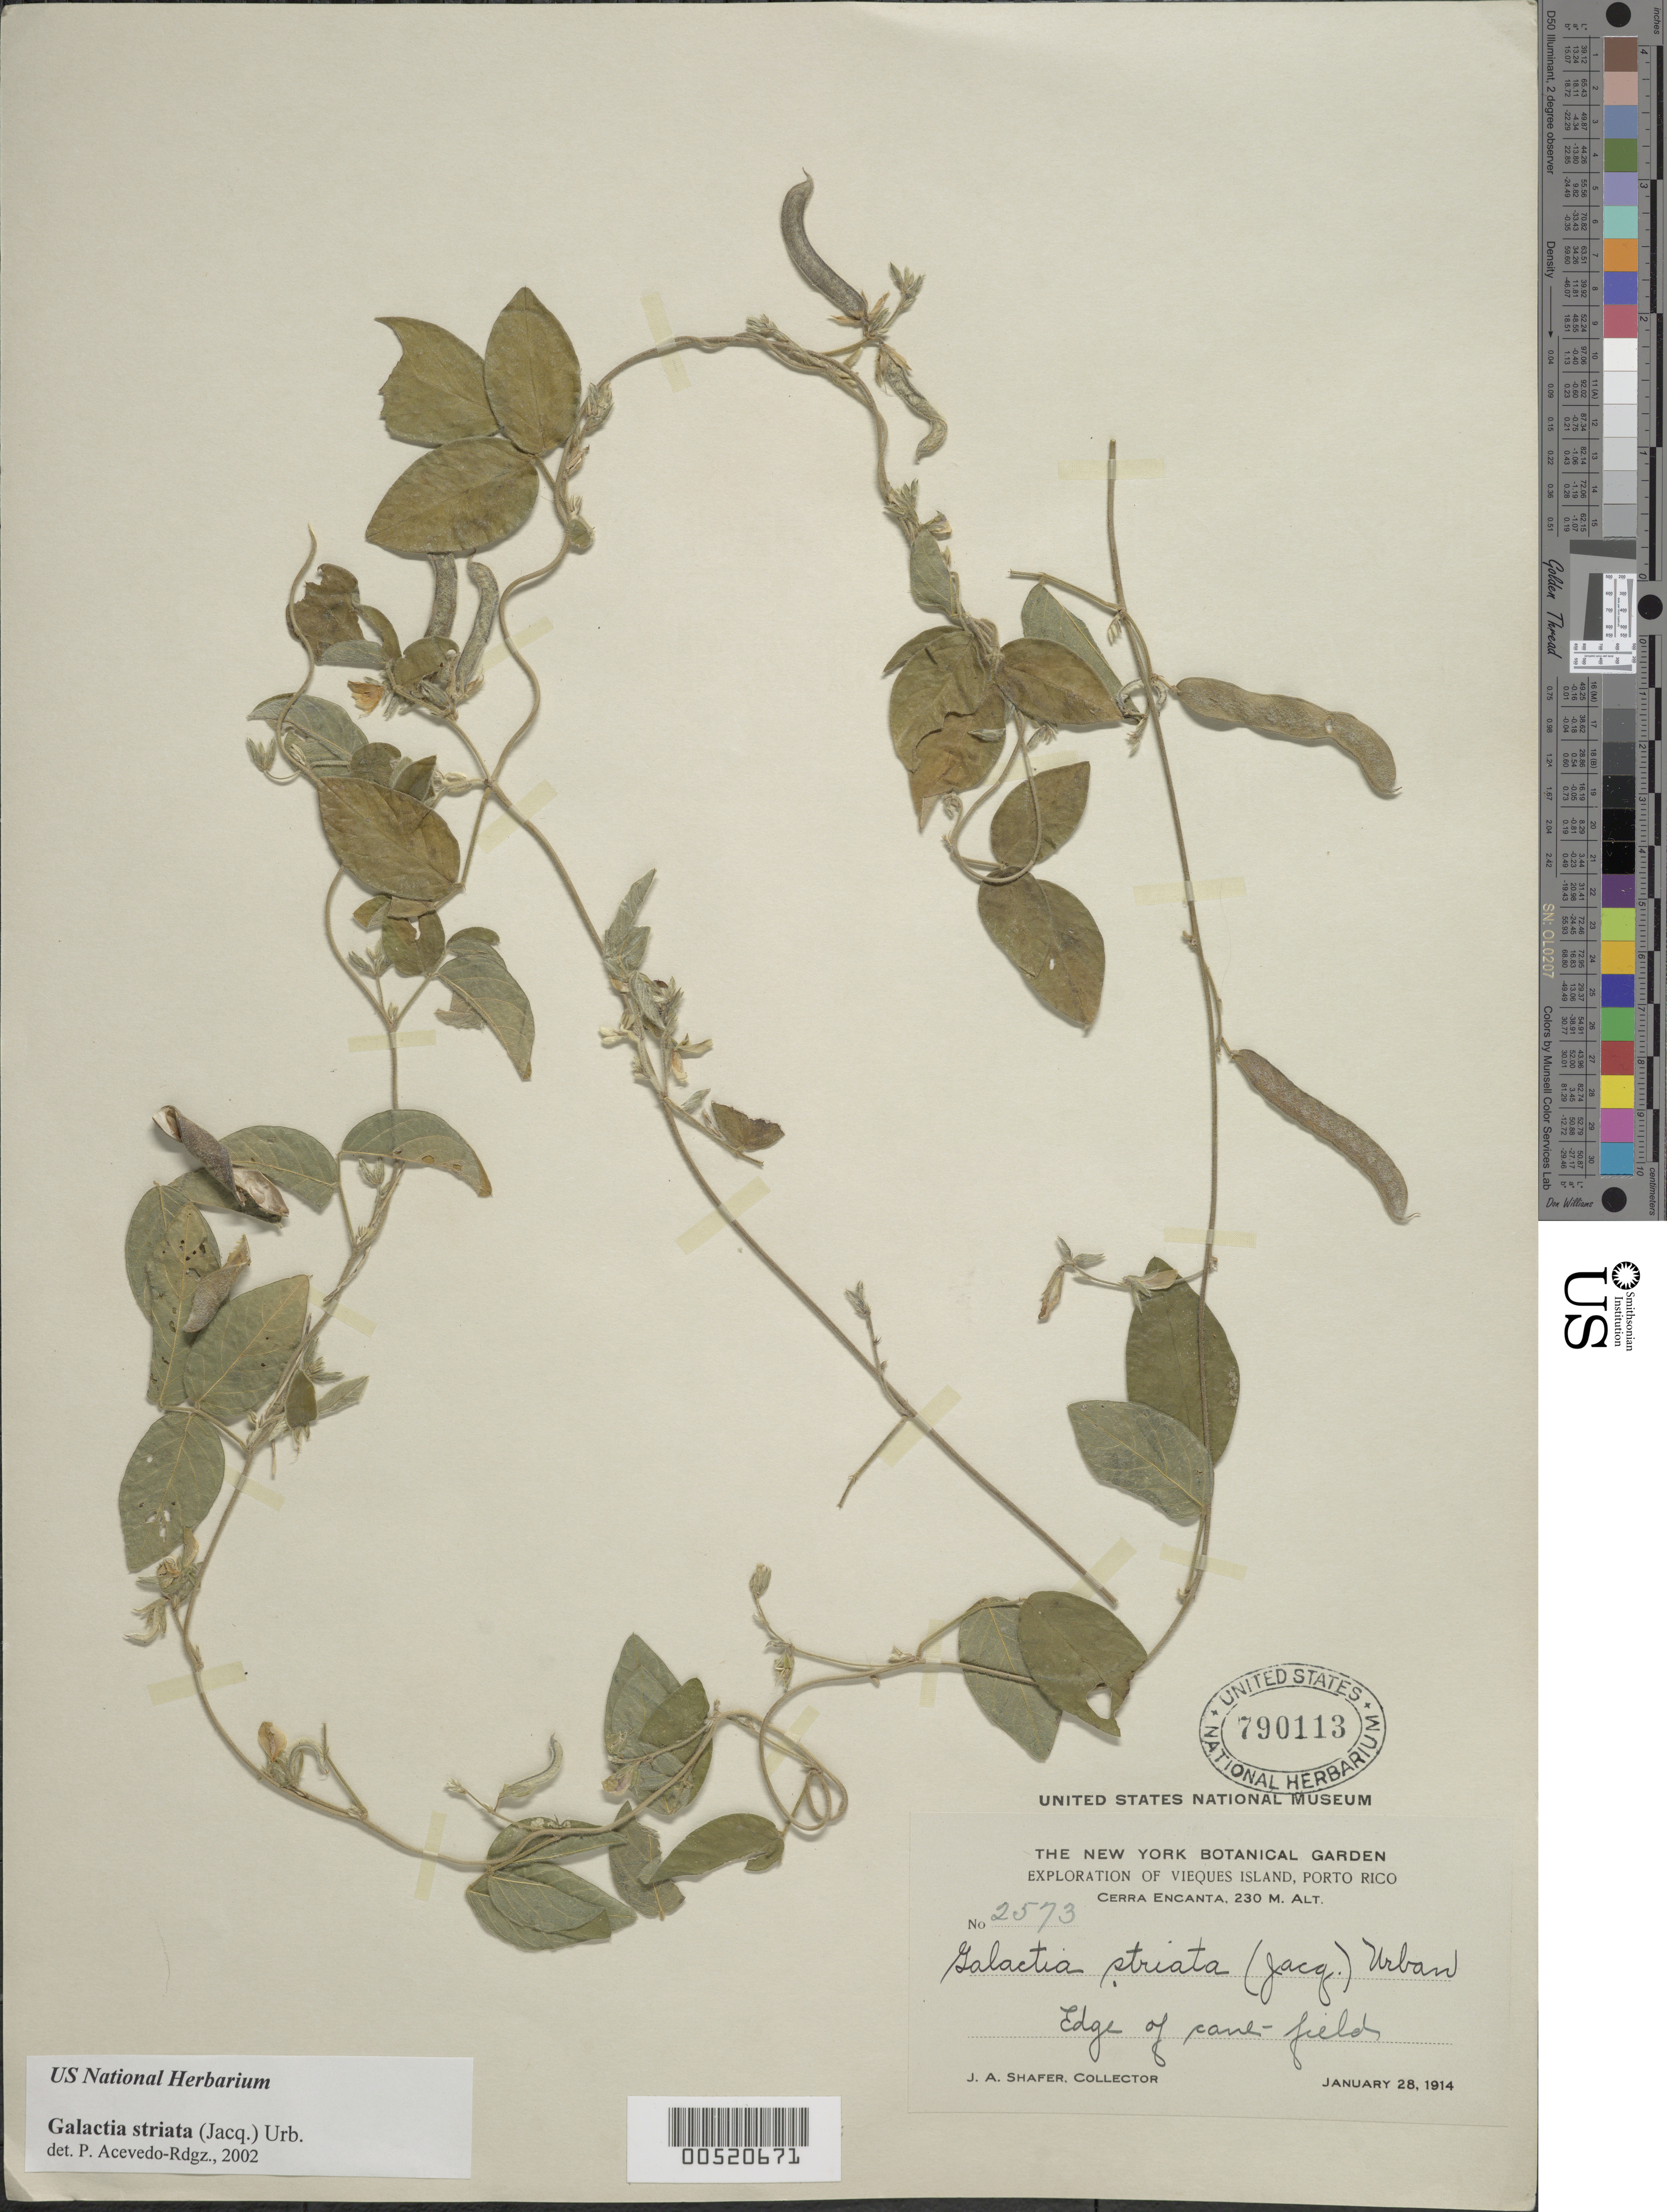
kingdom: Plantae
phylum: Tracheophyta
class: Magnoliopsida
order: Fabales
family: Fabaceae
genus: Galactia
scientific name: Galactia striata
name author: (Jacq.) Urb.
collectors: J. A. Shafer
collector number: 2573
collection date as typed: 28 Jan 1914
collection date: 1914-01-28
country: Puerto Rico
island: Greater Antilles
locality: Cerra Encanta. Edge of cane field.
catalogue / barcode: US 790113